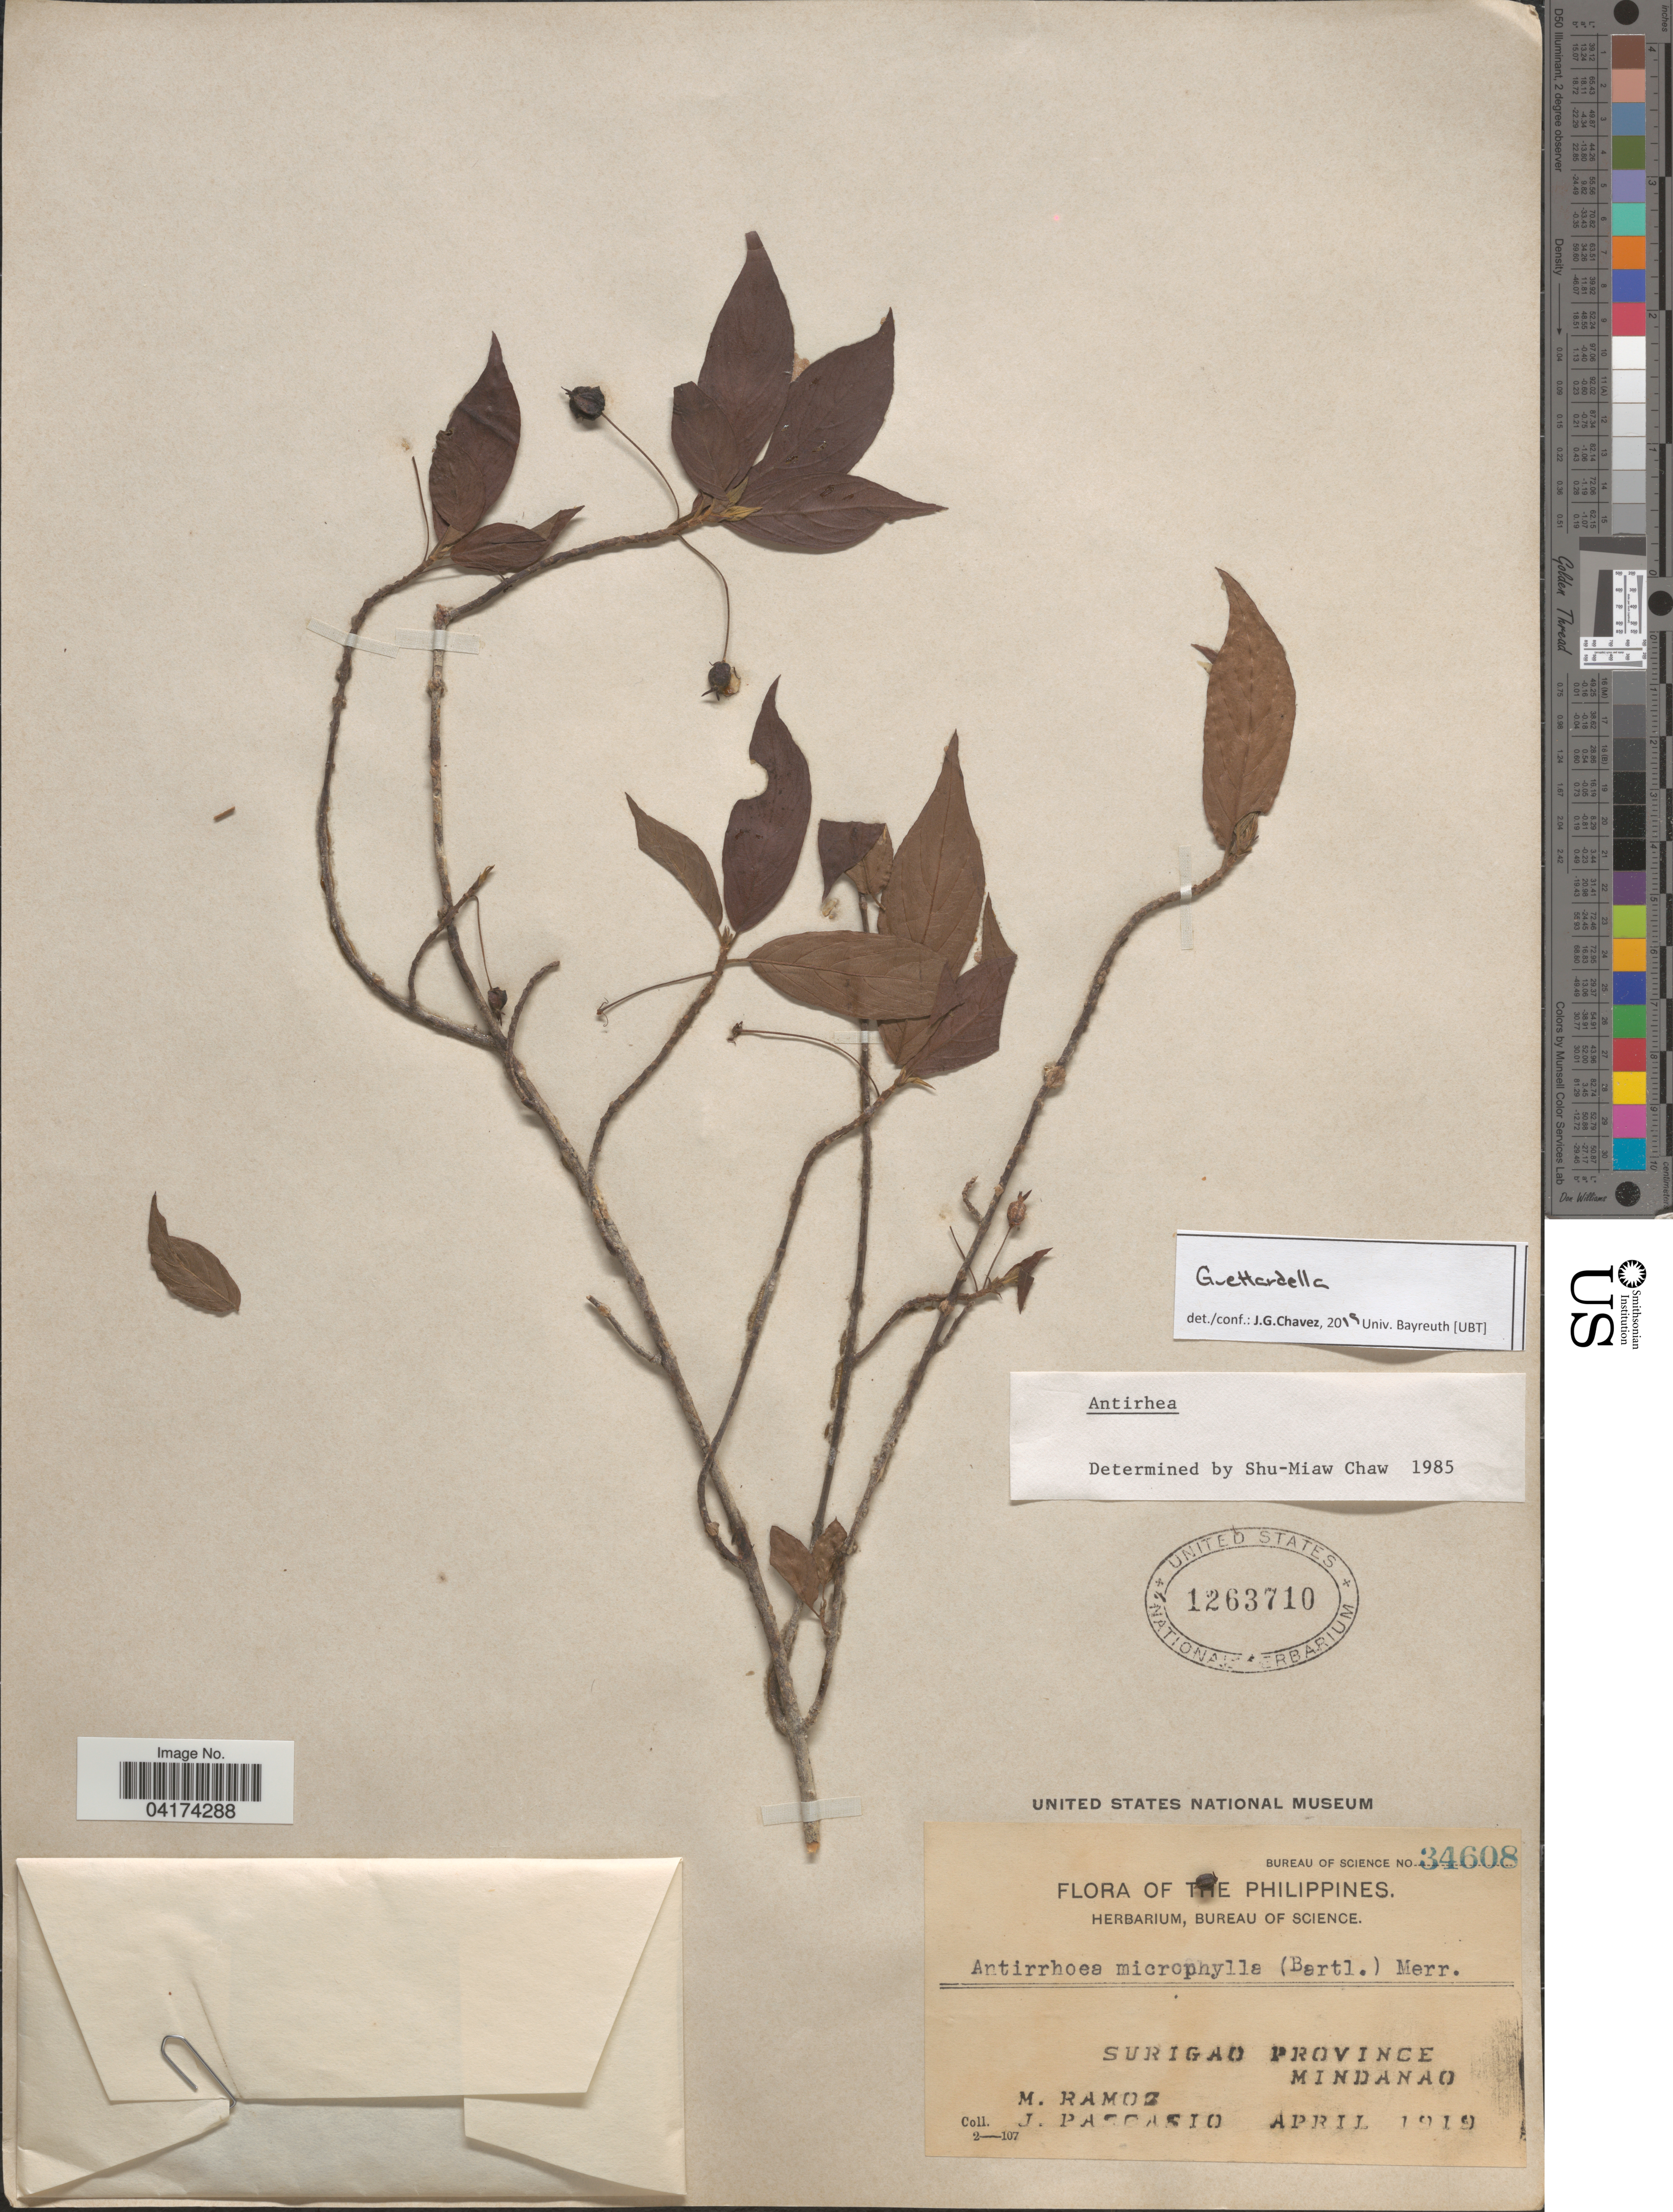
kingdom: Plantae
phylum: Tracheophyta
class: Magnoliopsida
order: Gentianales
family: Rubiaceae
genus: Guettardella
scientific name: Guettardella sp.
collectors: M. Ramos & J. Pascasio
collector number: Bureau of Science 34608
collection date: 1919-04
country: Philippines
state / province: Caraga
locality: Surigao Province. Mindanao.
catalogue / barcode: US 1263710